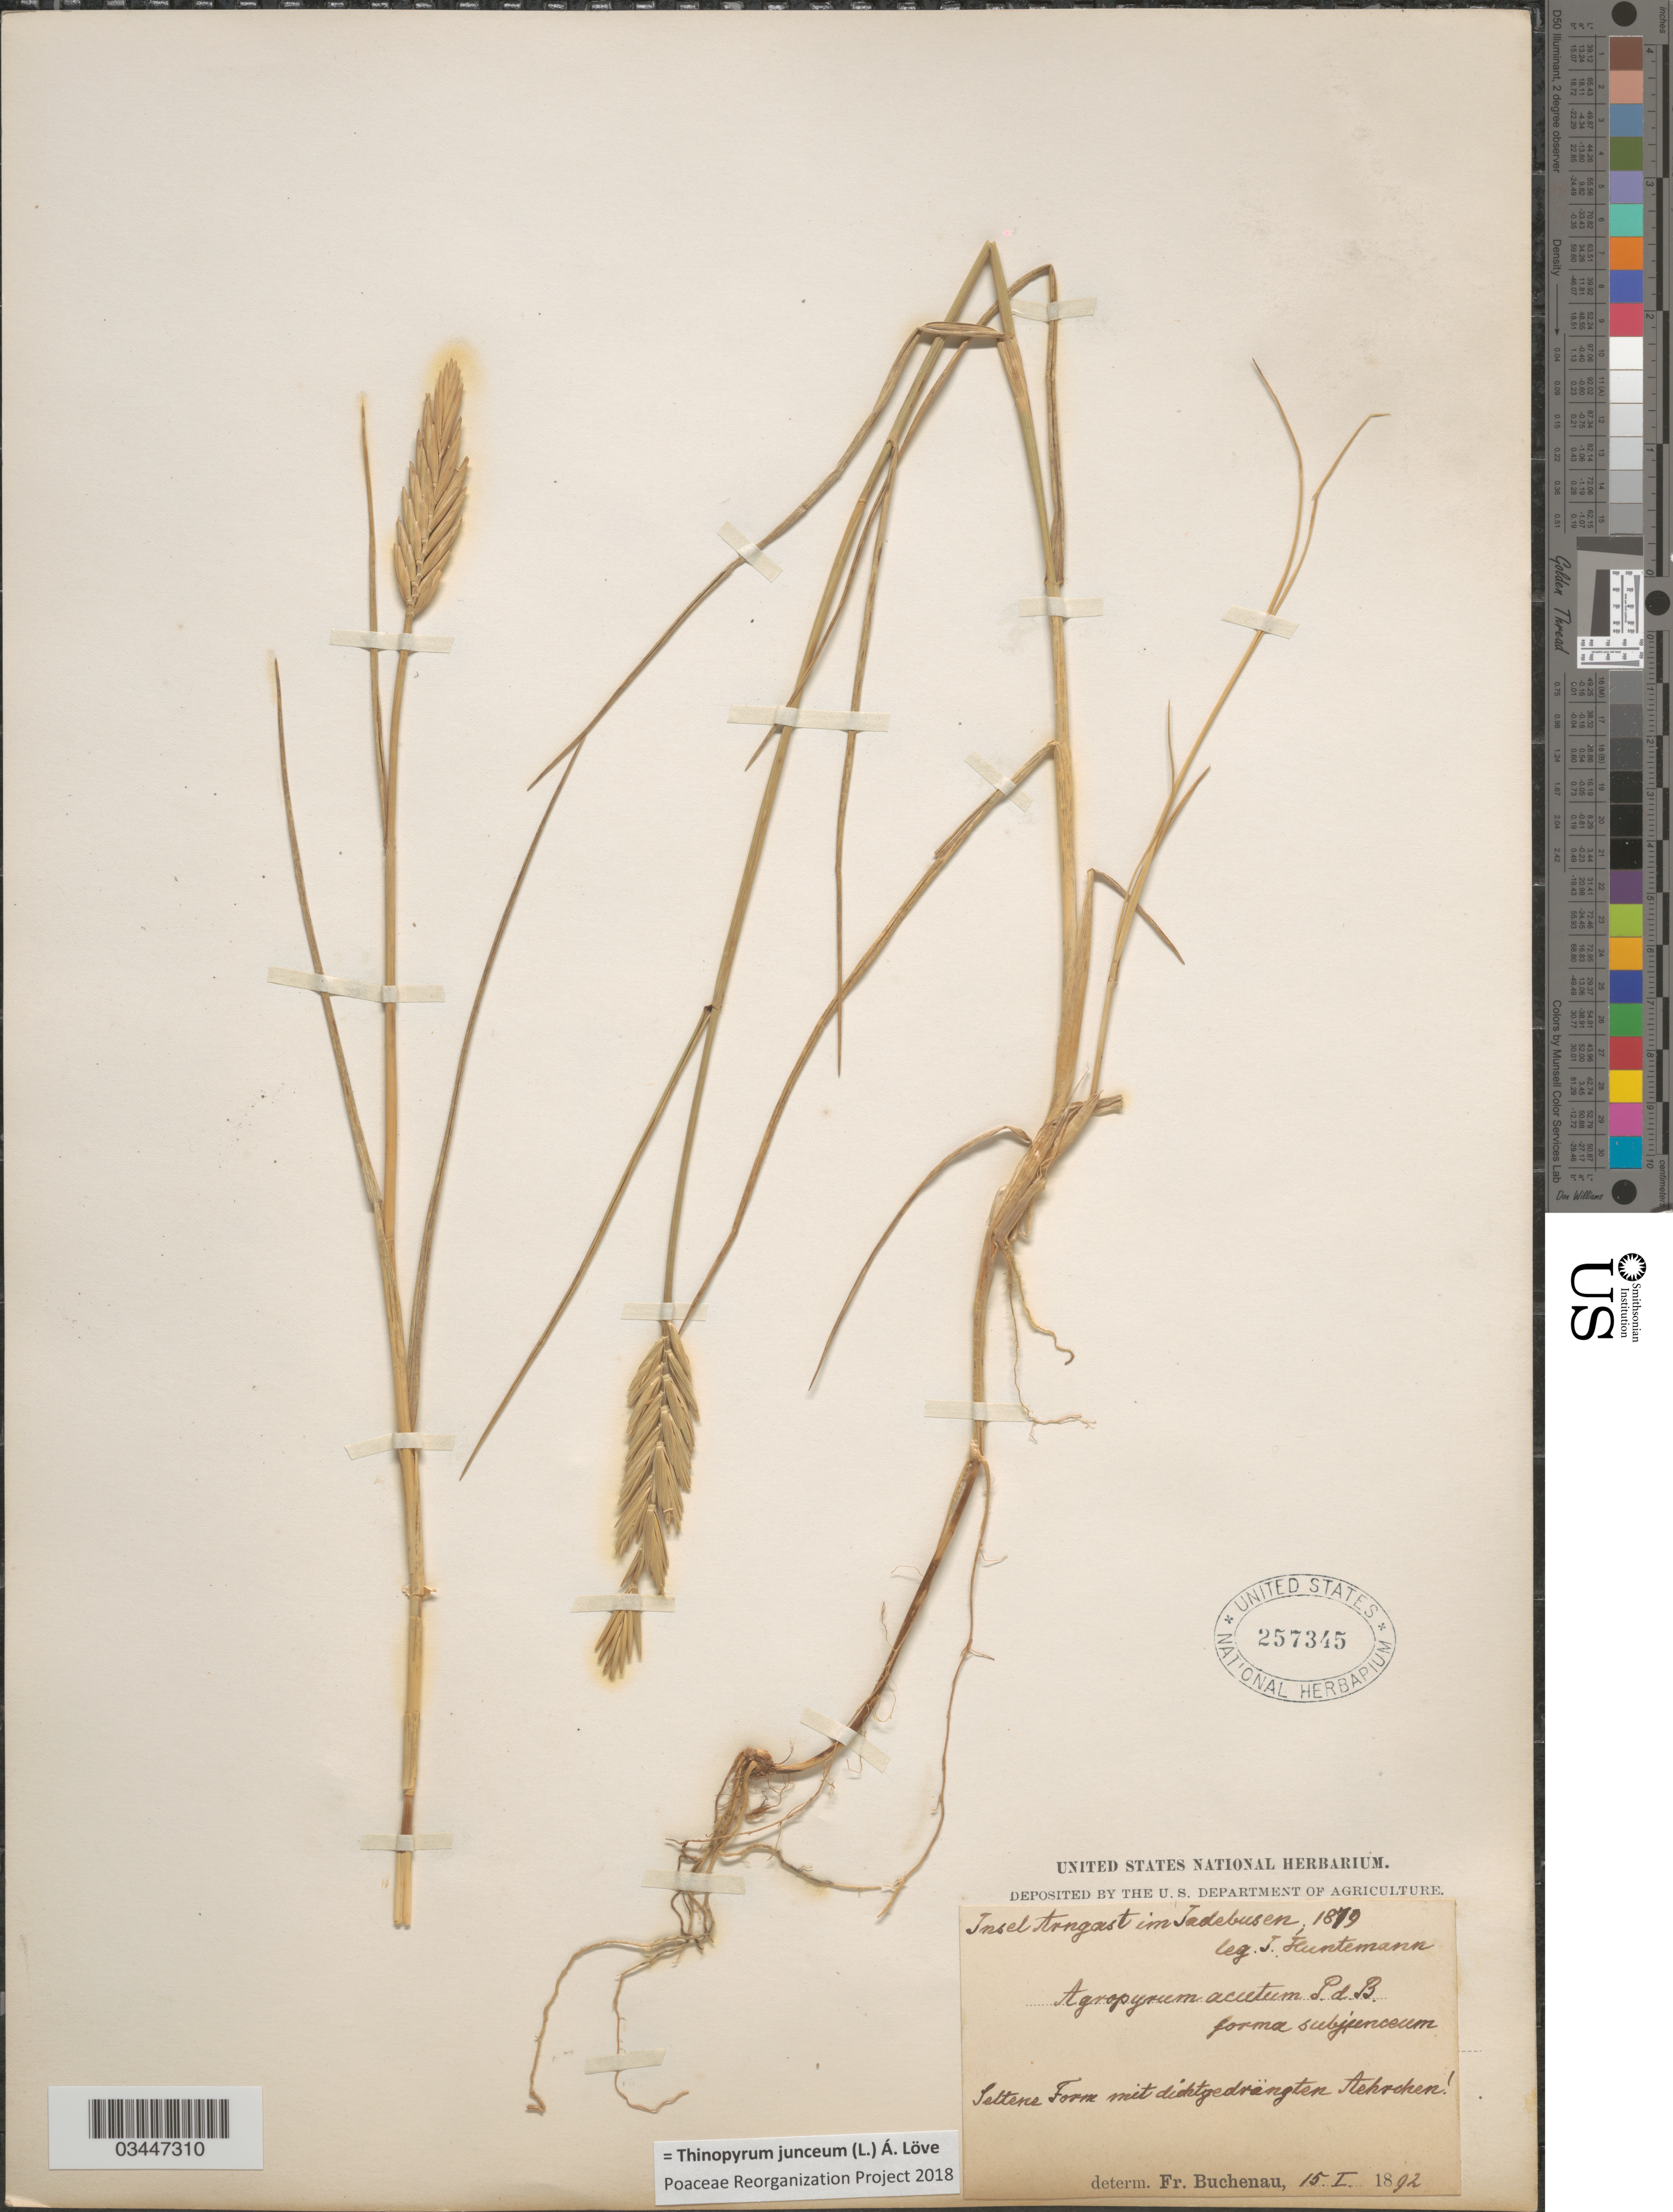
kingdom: Plantae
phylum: Tracheophyta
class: Liliopsida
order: Poales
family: Poaceae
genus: Thinopyrum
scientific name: Thinopyrum junceum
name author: (L.) Á. Löve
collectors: J. Huntemann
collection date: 1819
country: Germany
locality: Insel Arngast im Jadebusen.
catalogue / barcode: US 257345